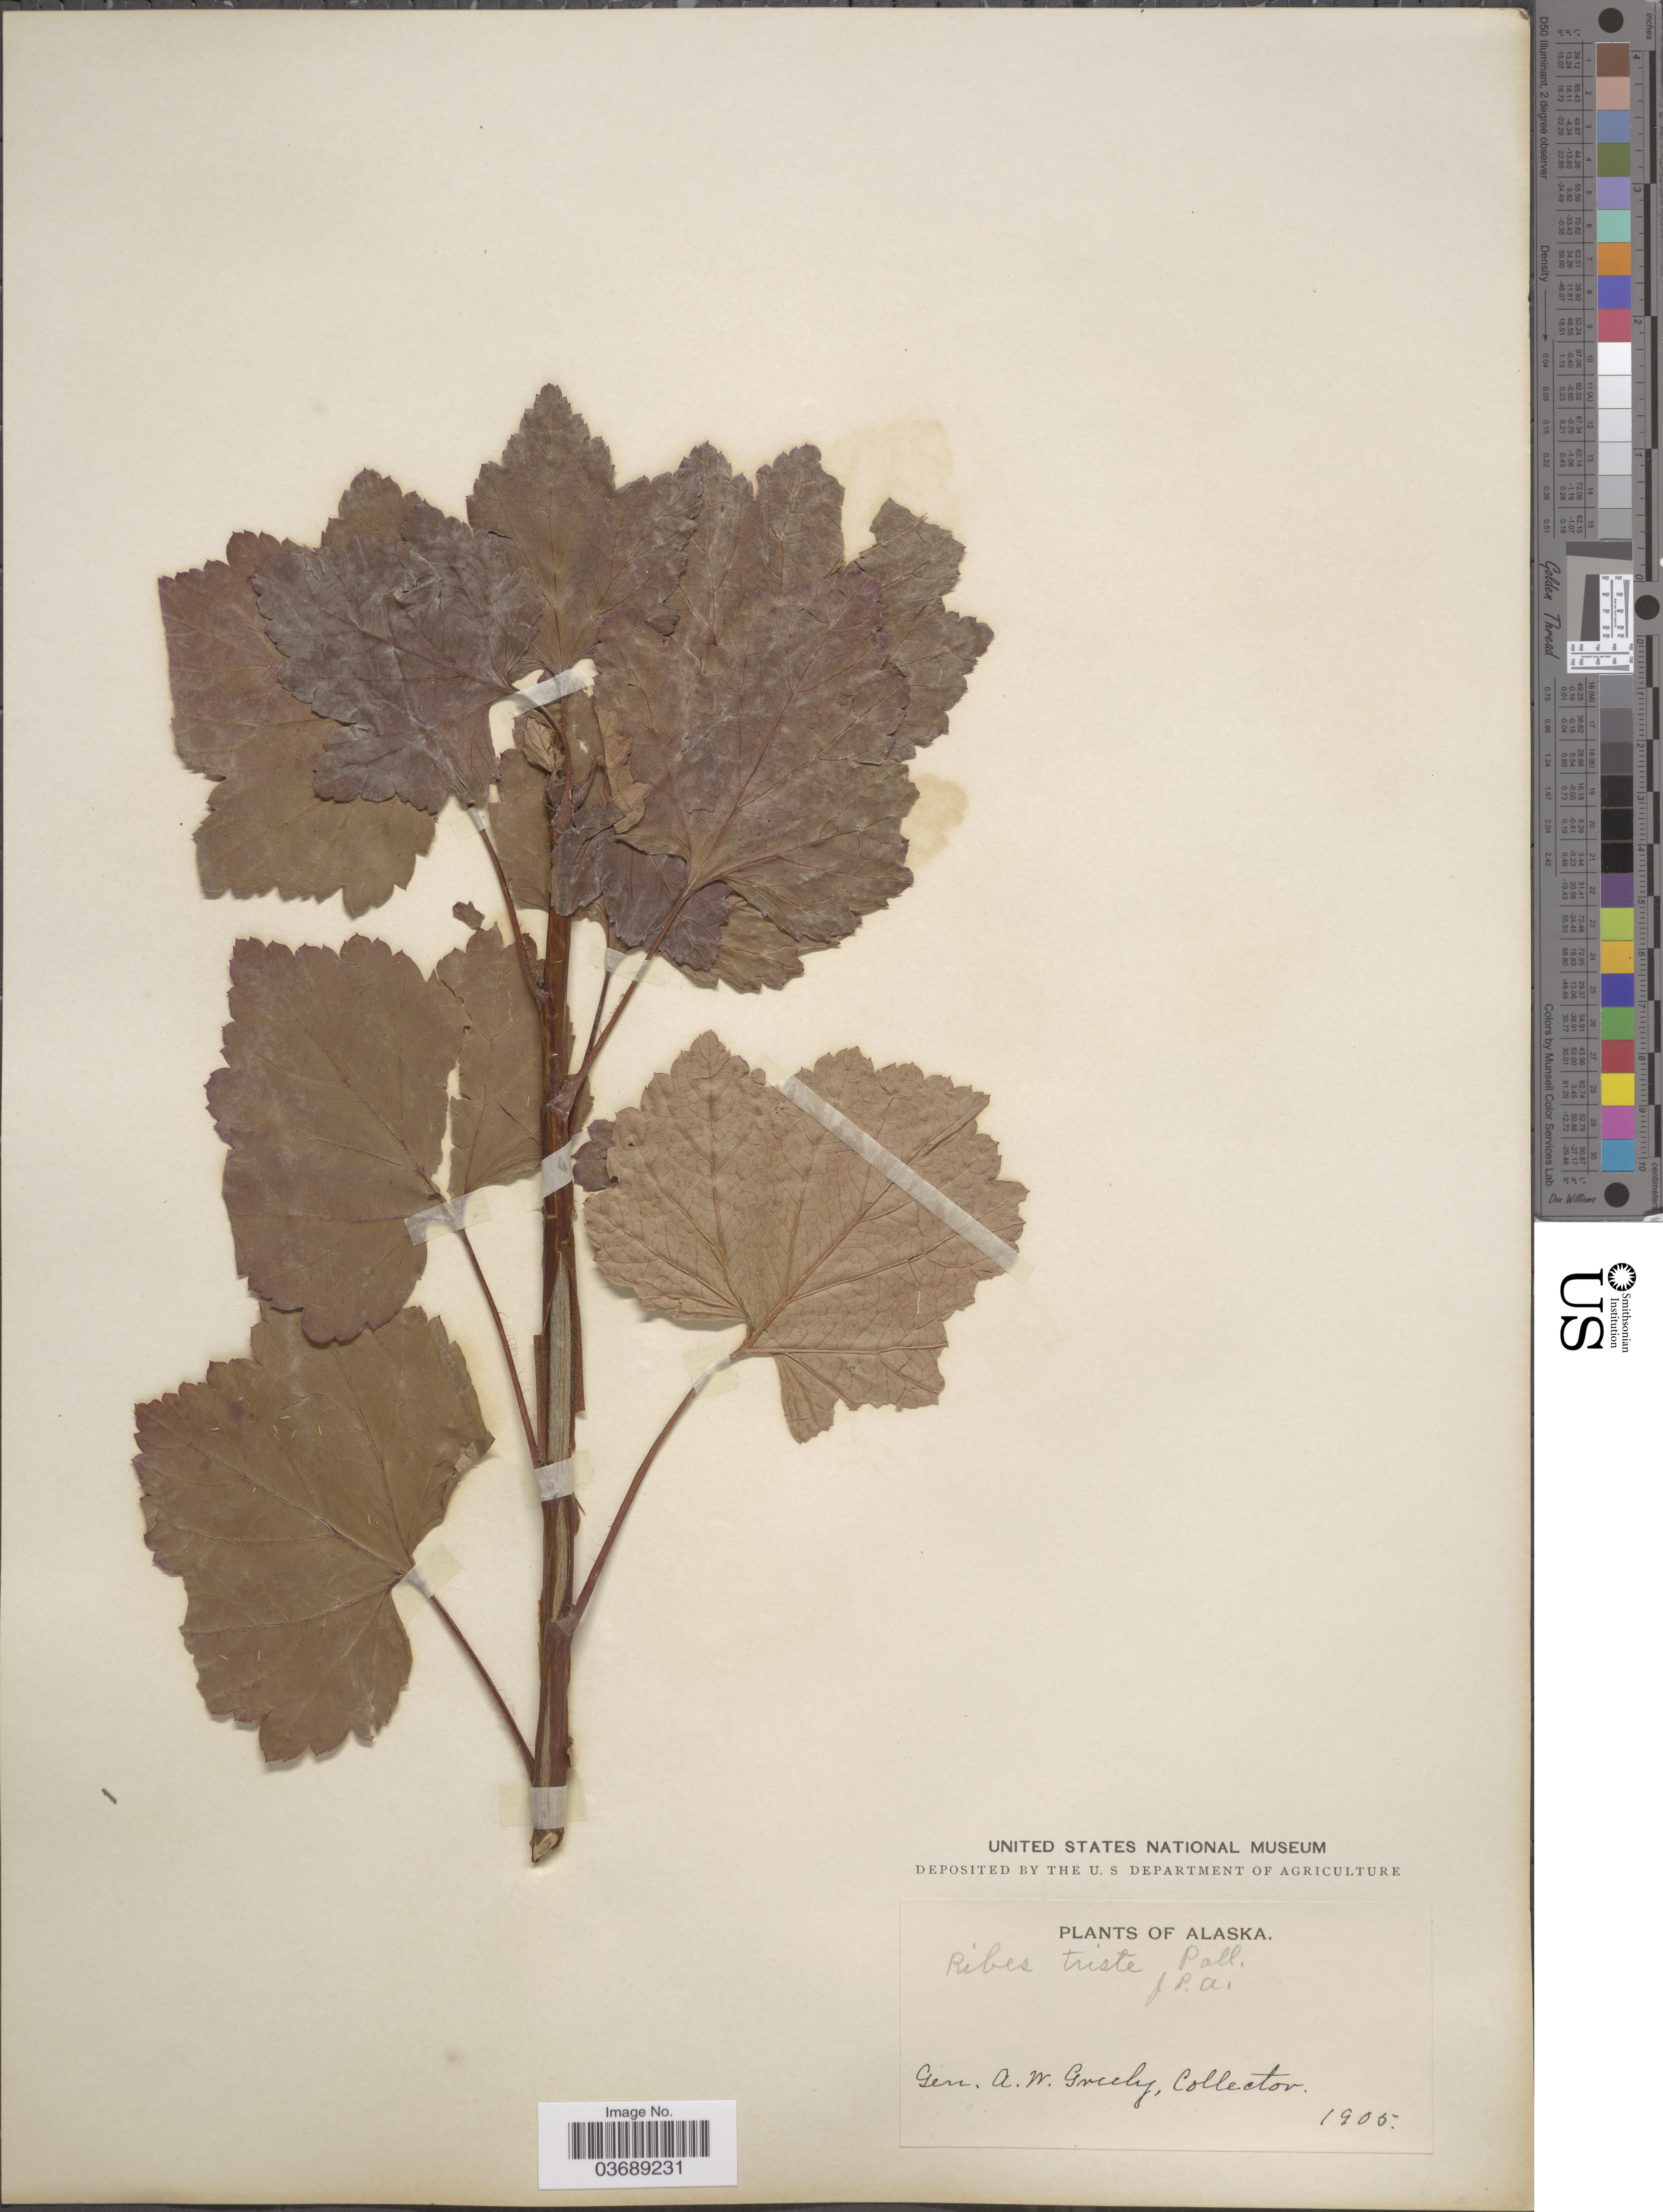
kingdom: Plantae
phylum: Tracheophyta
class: Magnoliopsida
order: Saxifragales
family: Grossulariaceae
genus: Ribes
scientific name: Ribes triste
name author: Pall.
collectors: A. Greely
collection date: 1905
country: United States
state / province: Alaska